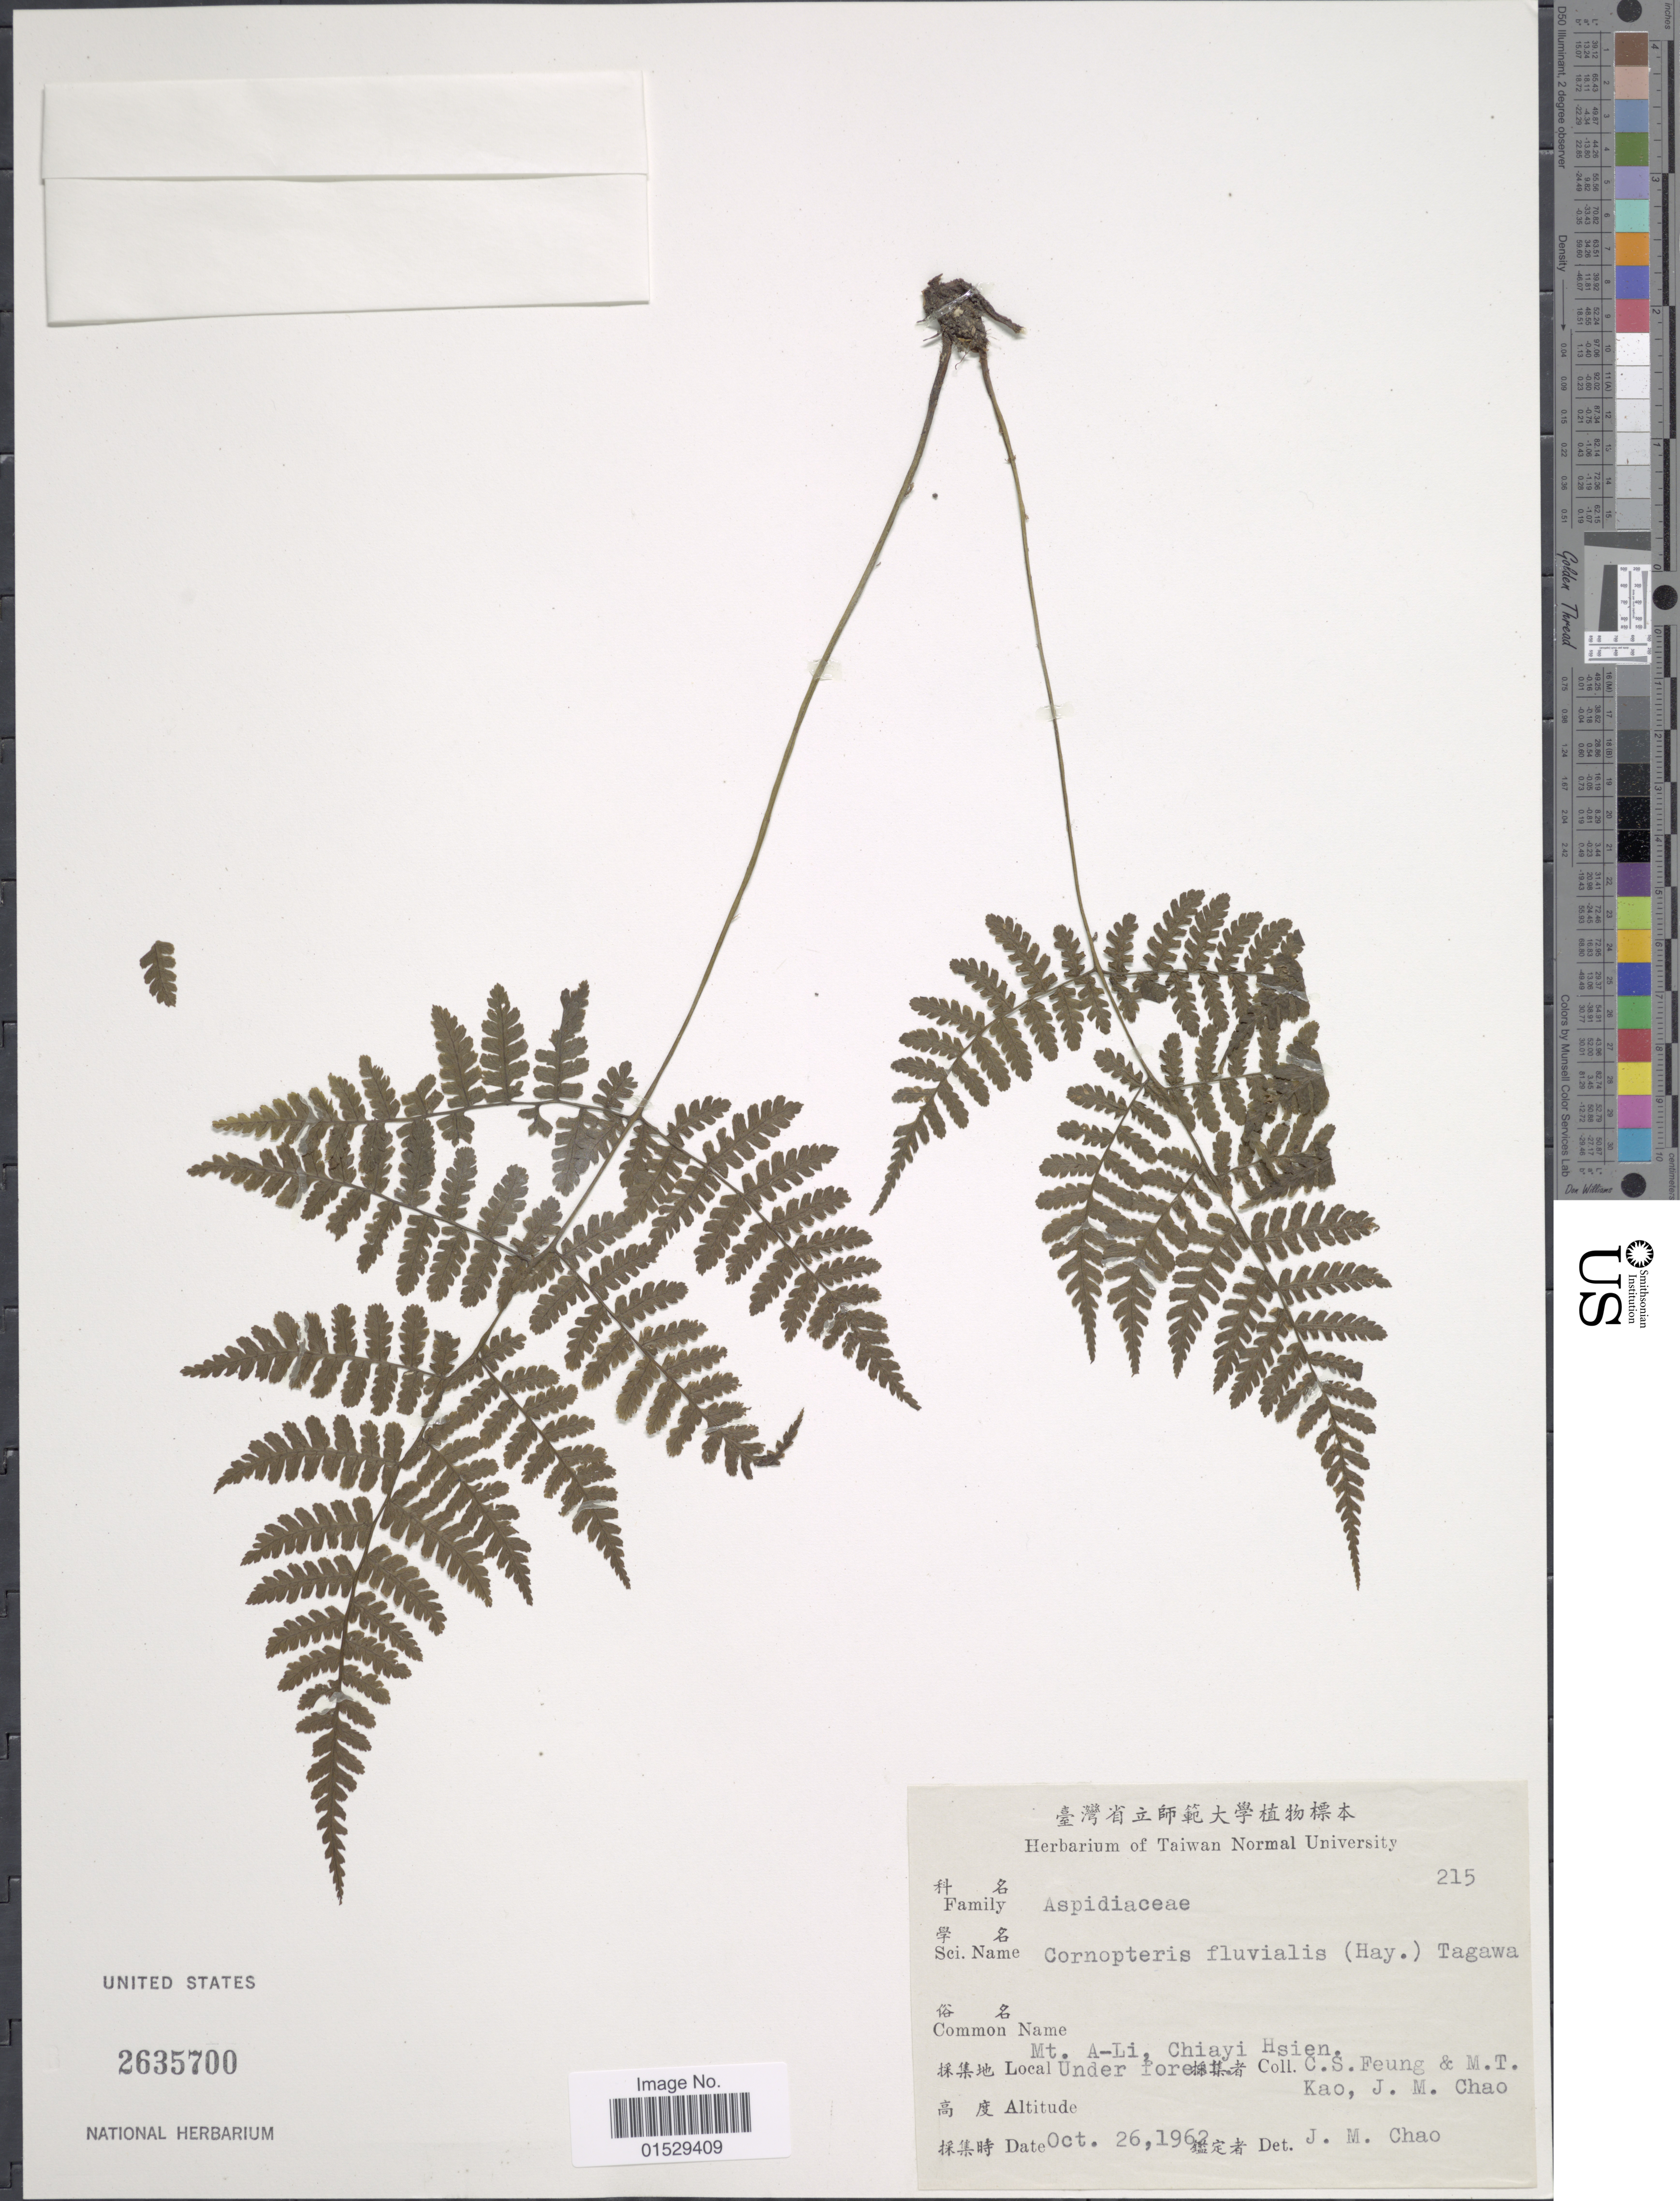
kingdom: Plantae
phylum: Tracheophyta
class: Polypodiopsida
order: Polypodiales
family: Athyriaceae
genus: Cornopteris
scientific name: Cornopteris banajaoensis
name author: (C. Chr.) K. Iwats. & M.G. Price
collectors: C. Feung, M. T. Kao & J. Chao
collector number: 215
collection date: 1962-10-26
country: Taiwan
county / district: Chiayi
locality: Mt. A-Li, Chiayi Hsien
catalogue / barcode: US 2635700